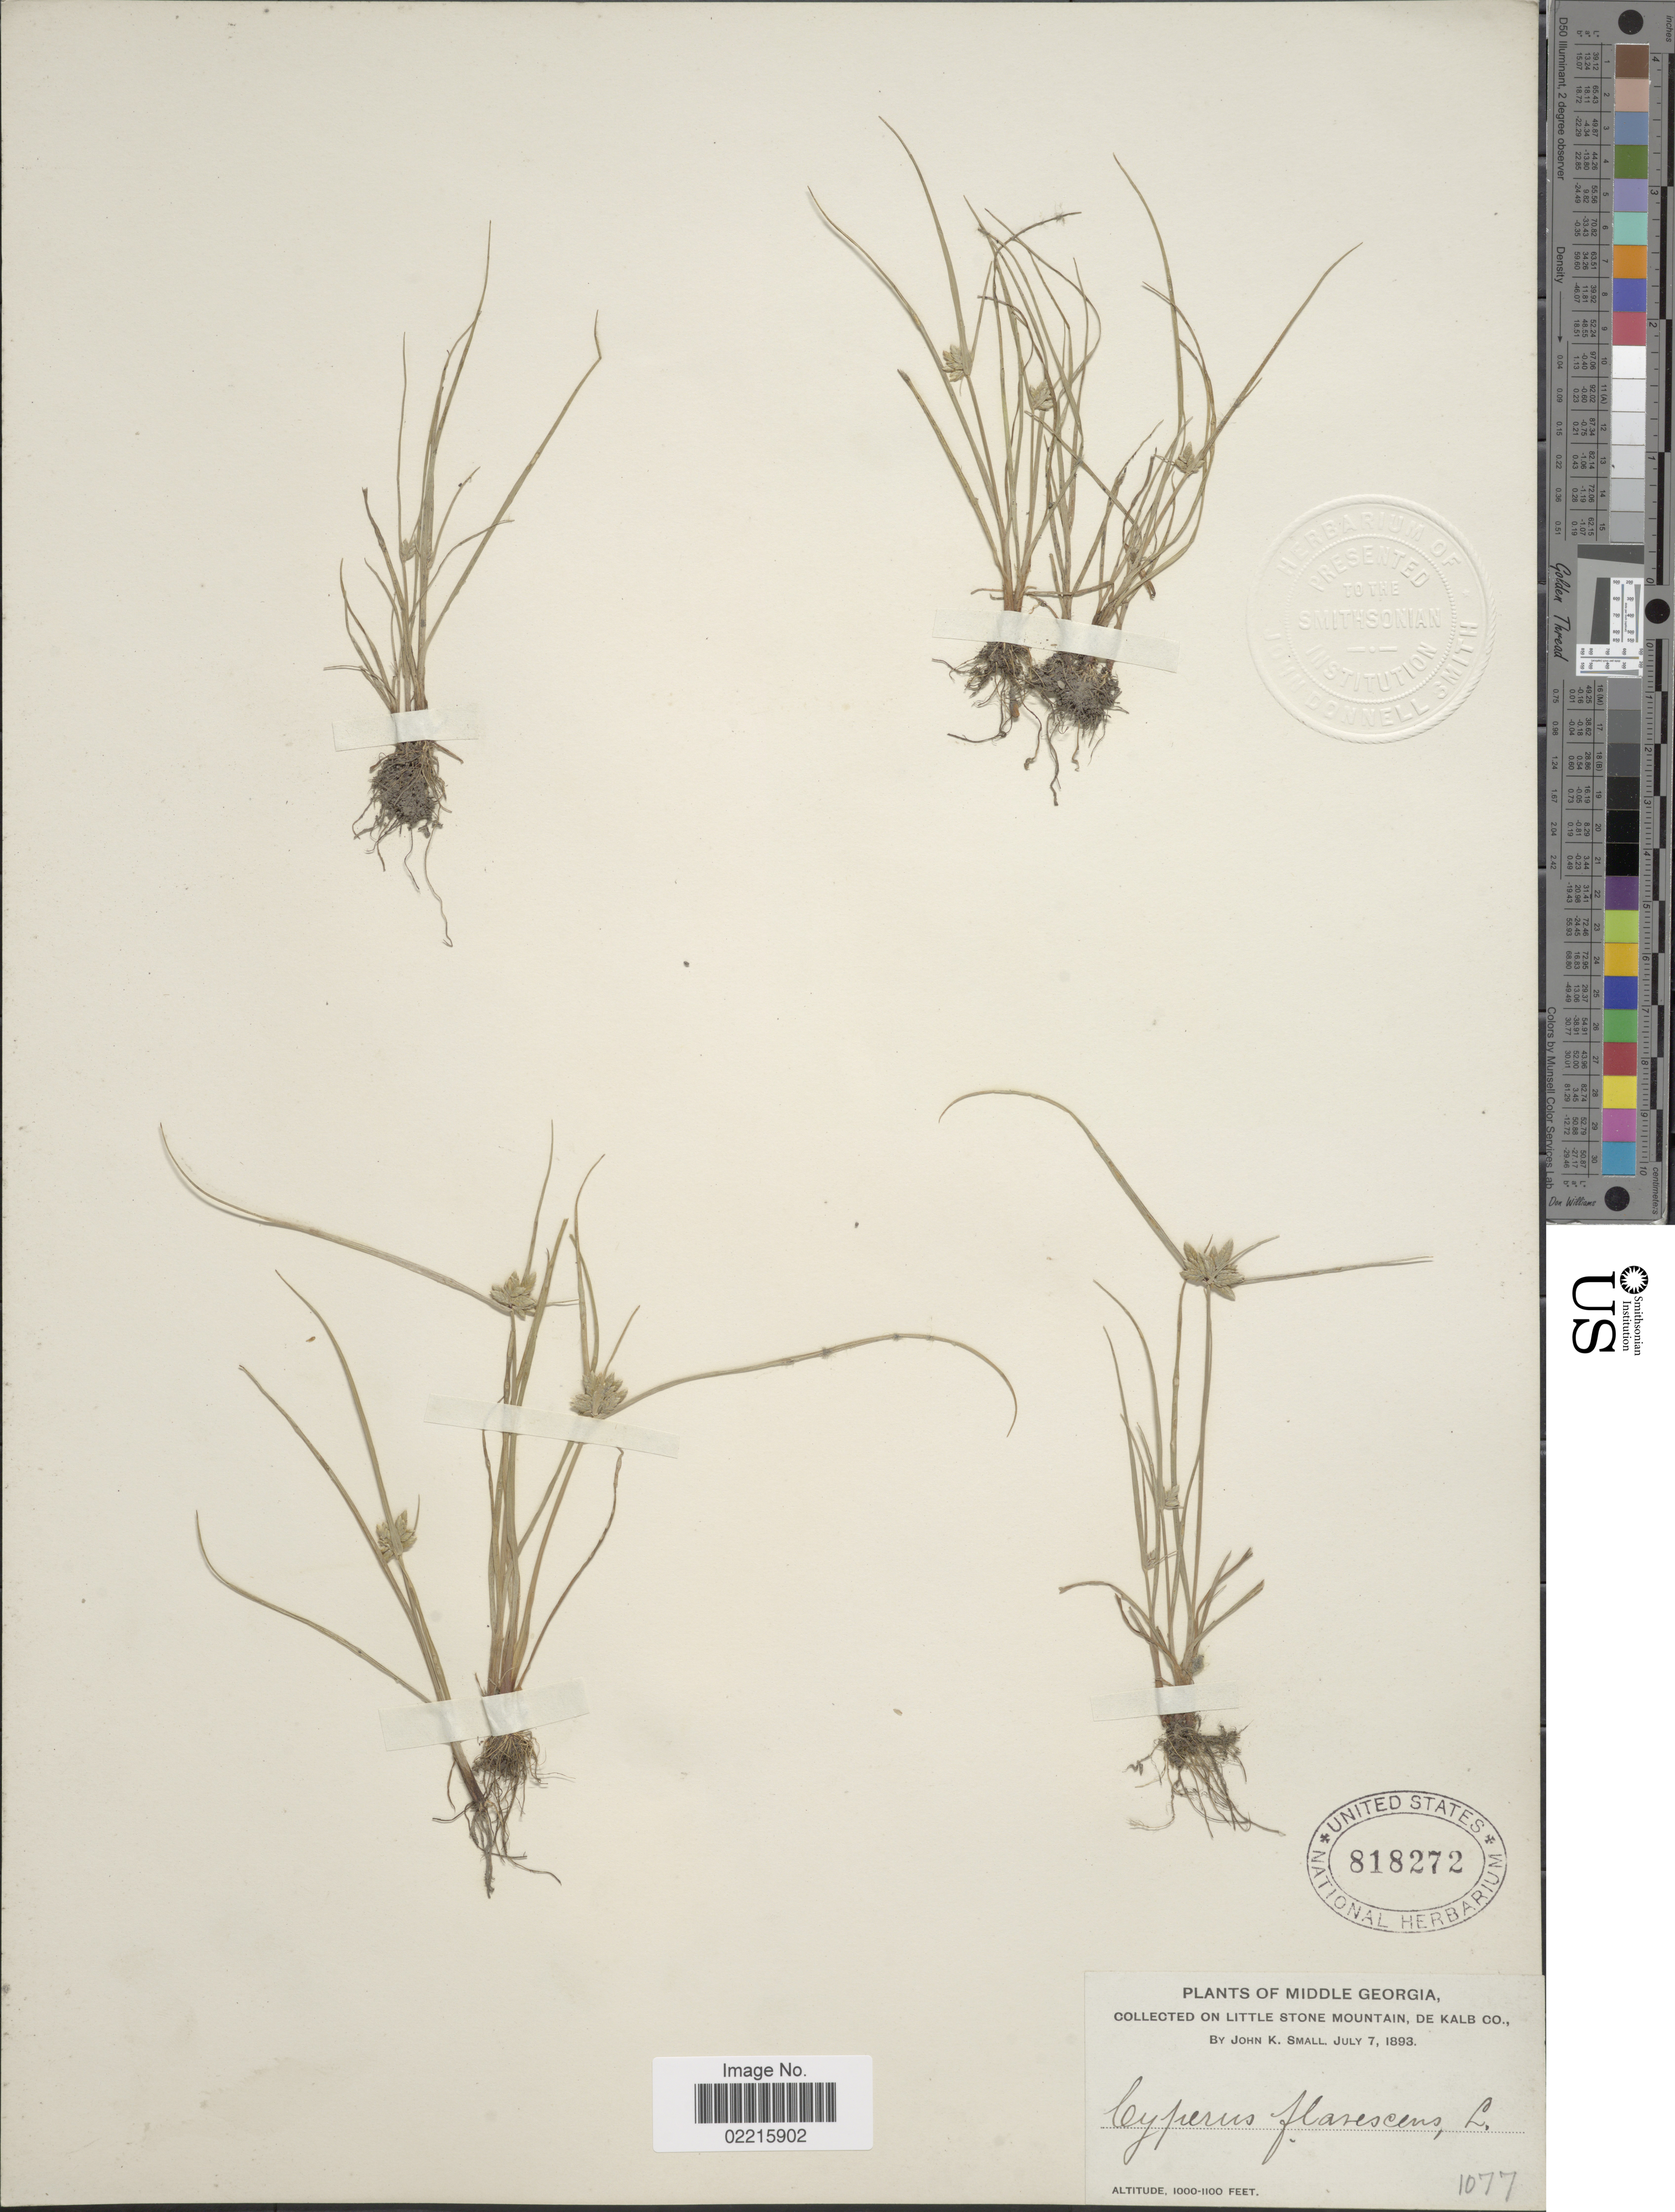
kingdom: Plantae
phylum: Tracheophyta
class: Liliopsida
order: Poales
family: Cyperaceae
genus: Cyperus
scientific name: Cyperus flavescens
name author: L.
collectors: J. K. Small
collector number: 1077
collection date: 1893-07-07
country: United States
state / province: Georgia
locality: Middle Georgia, on Little Stone Mountain, De Kalb Co.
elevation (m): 305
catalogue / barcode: US 818272